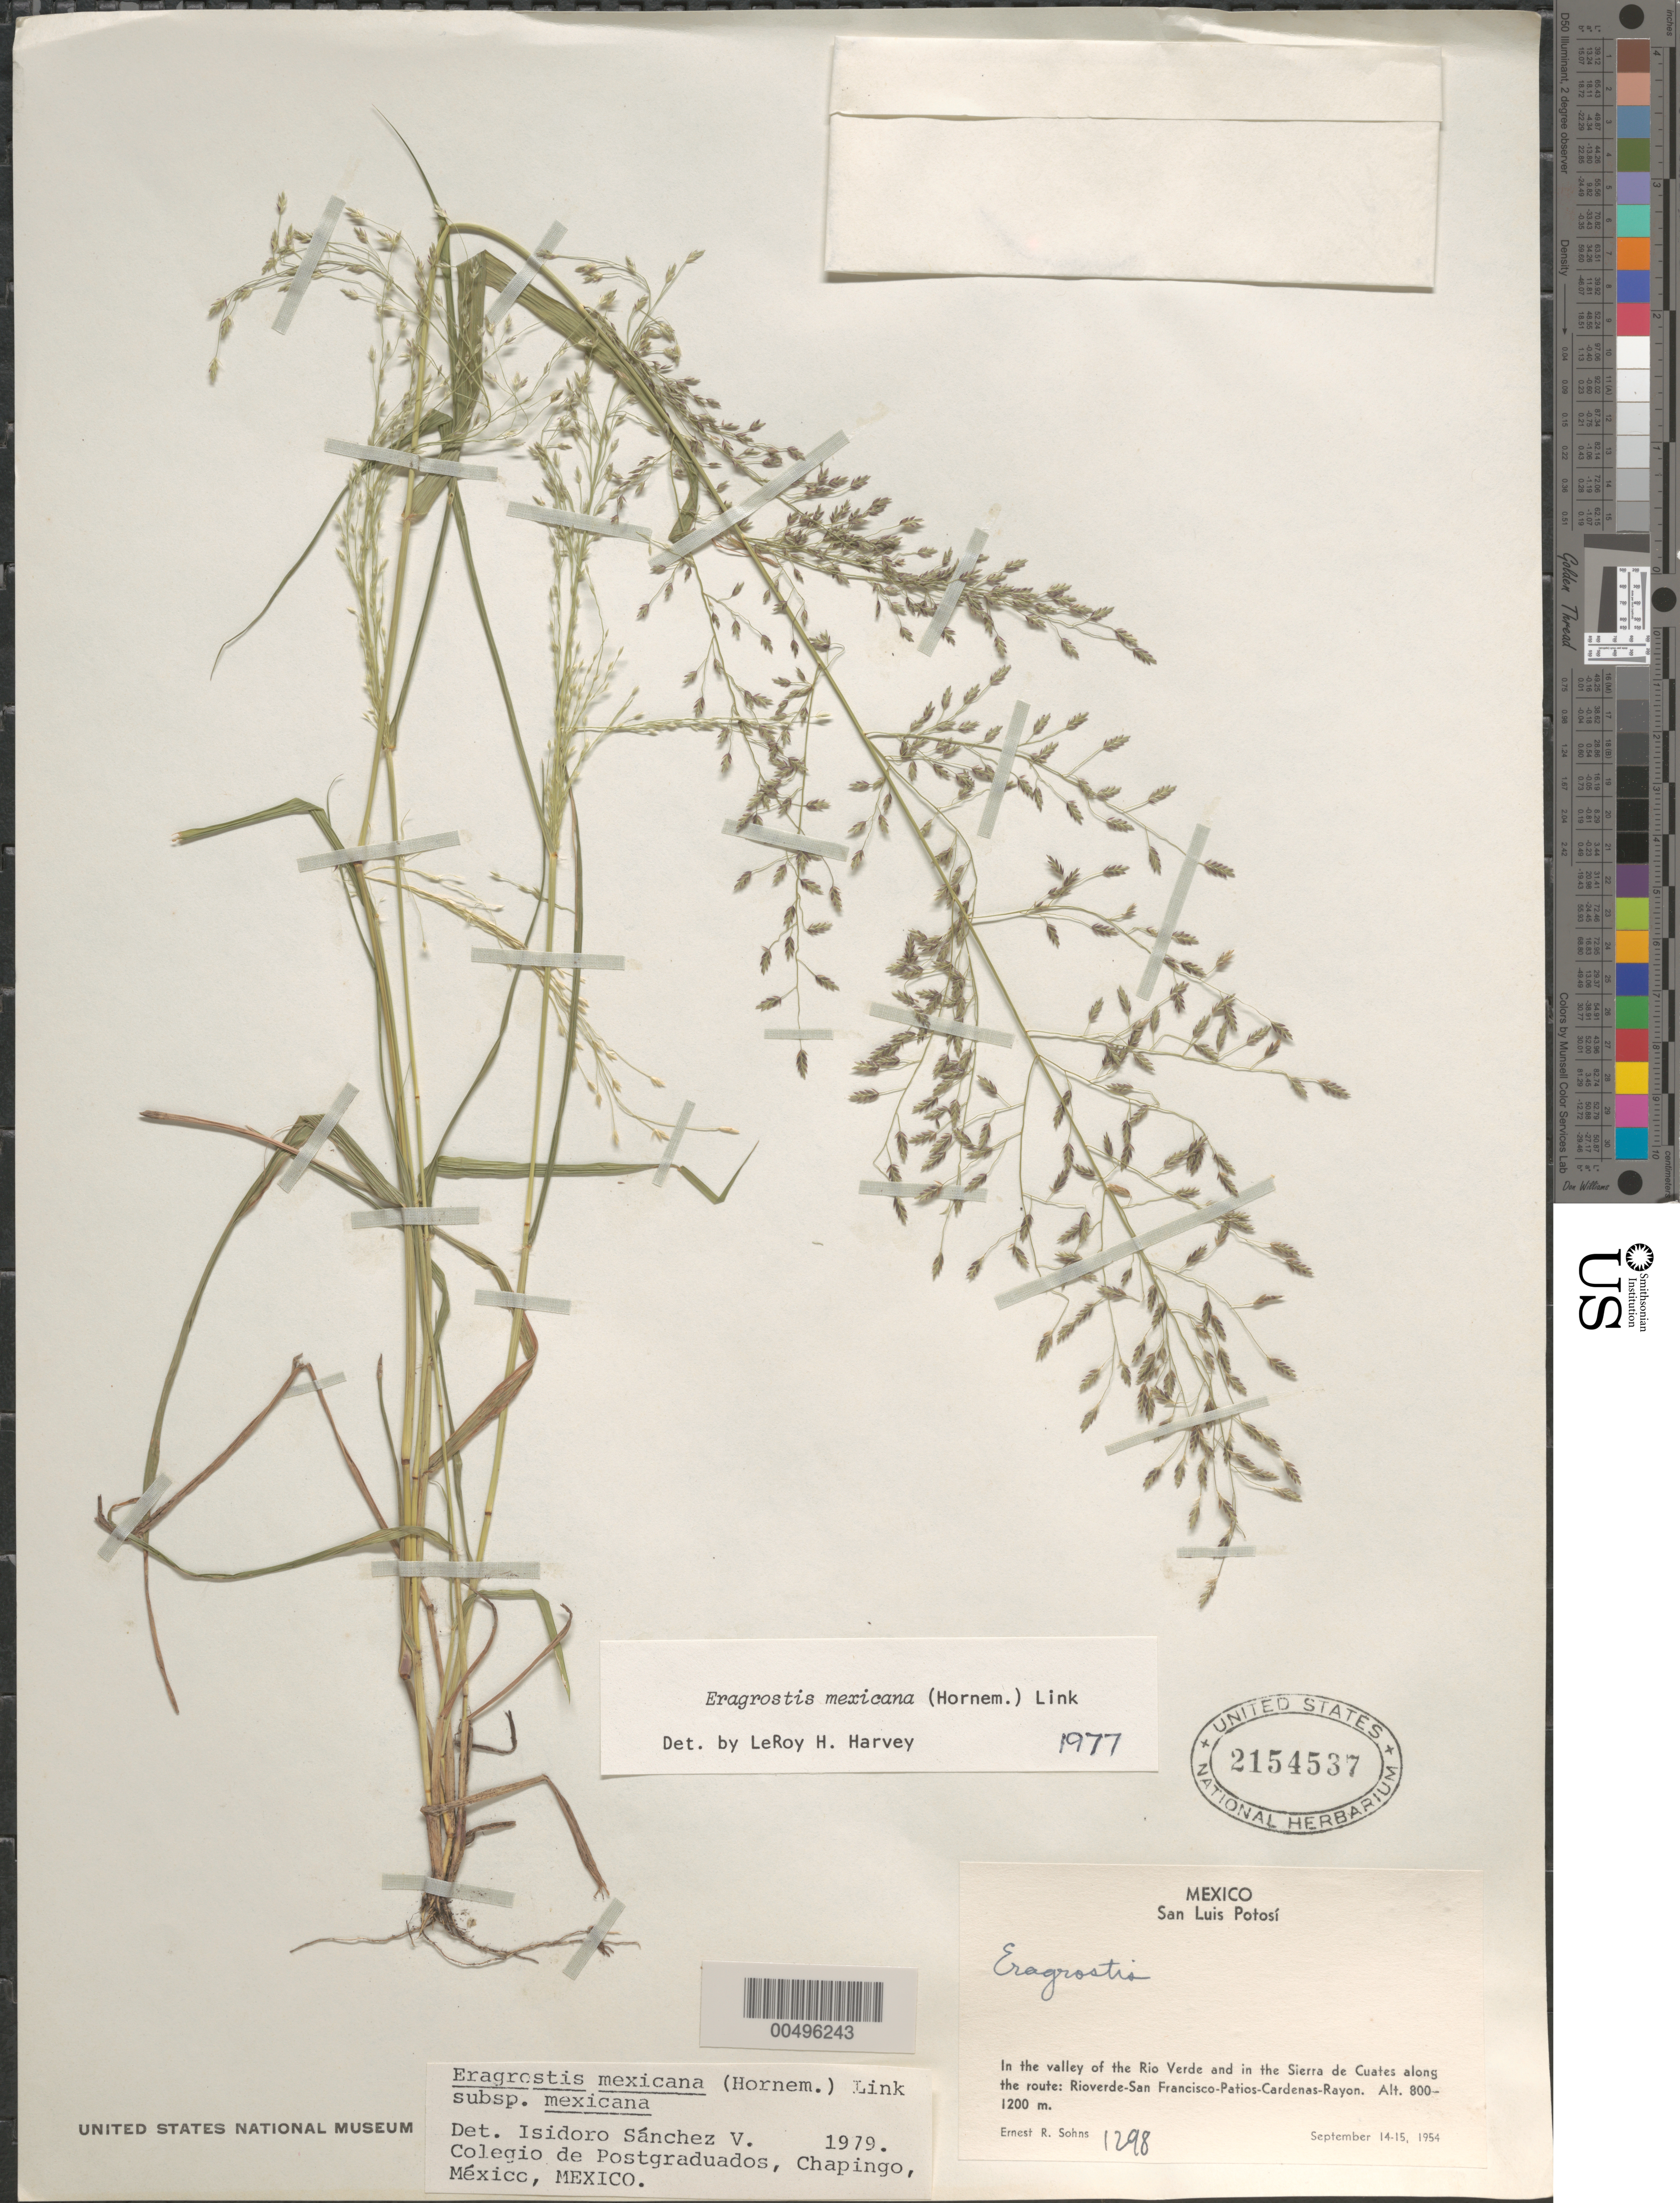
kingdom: Plantae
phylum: Tracheophyta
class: Liliopsida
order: Poales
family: Poaceae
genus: Eragrostis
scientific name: Eragrostis mexicana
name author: (Hornem.) Link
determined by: Sánchez Vega, I. M.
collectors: E. R. Sohns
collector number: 1298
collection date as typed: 14 Sep 1954 to 15 Sep 1954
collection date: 1954-09-14/1954-09-15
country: Mexico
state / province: San Luis Potosi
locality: In the valley of the Rio Verde and in the Sierra de Cuates along the route: Rioverde-San Francisco-Patios-Cardenas-Rayon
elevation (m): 800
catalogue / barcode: US 2154537